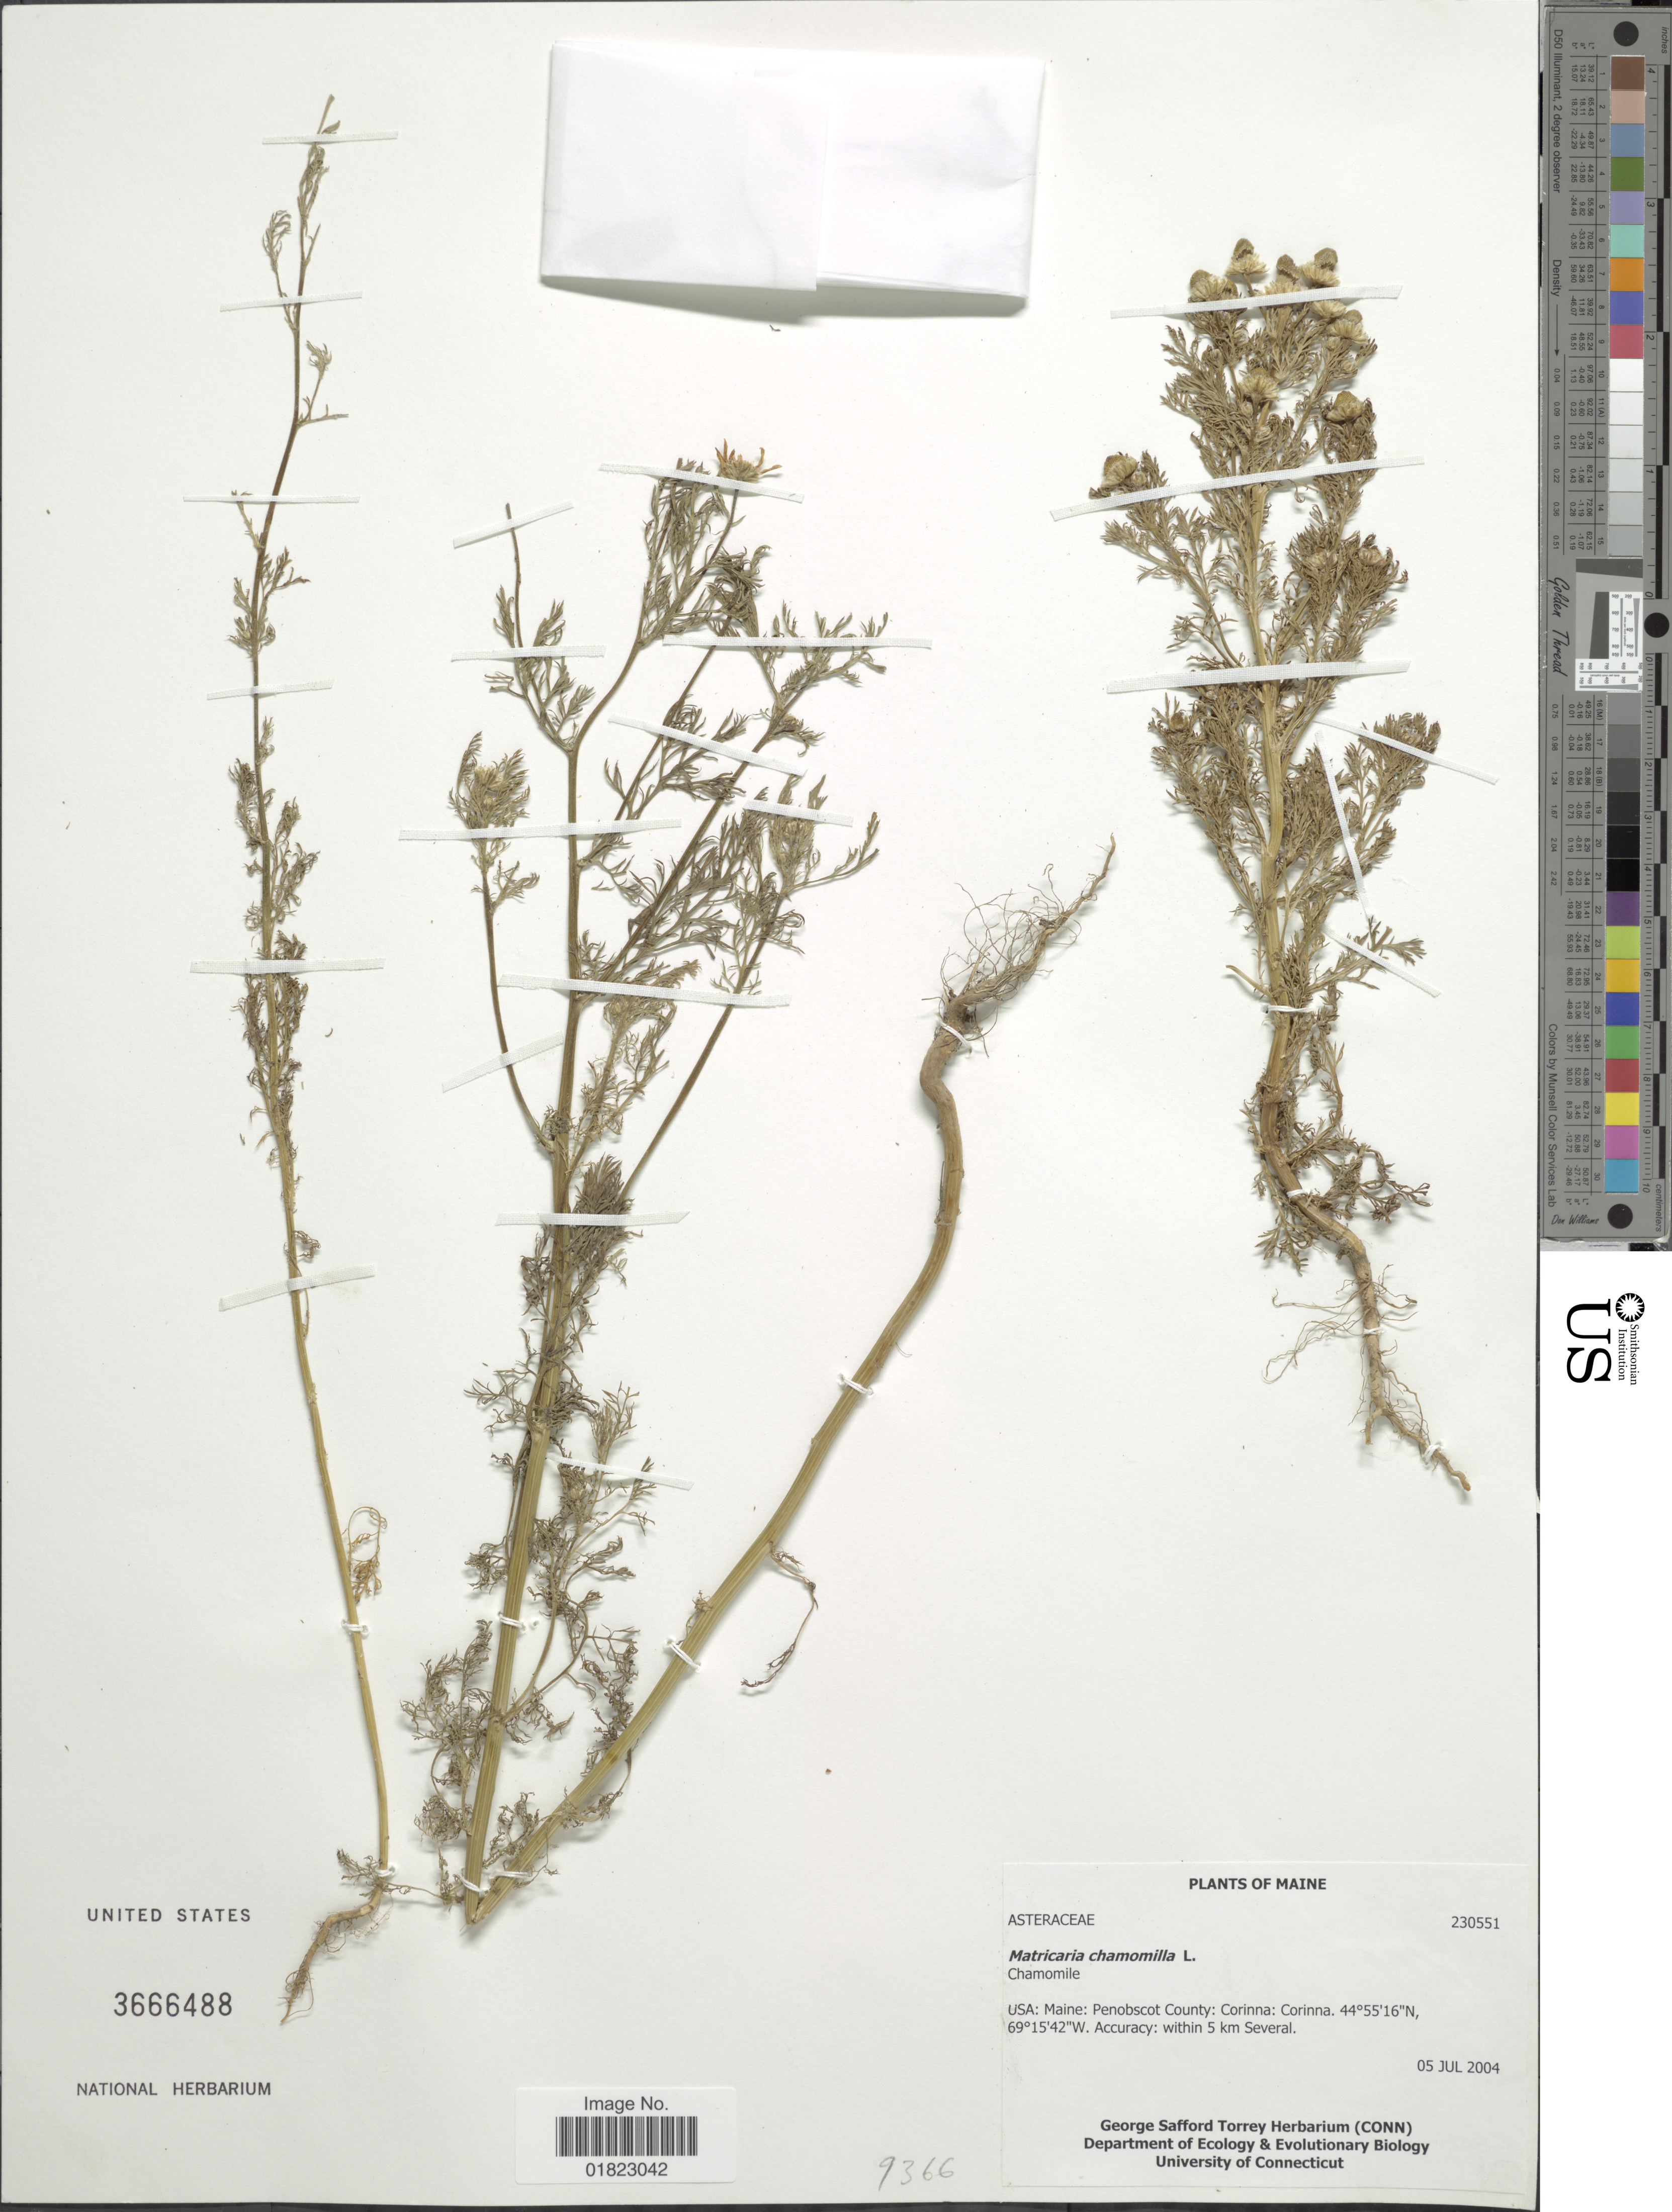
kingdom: Plantae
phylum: Tracheophyta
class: Magnoliopsida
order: Asterales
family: Asteraceae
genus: Matricaria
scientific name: Matricaria chamomilla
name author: L.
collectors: ex herb. George Safford Torrey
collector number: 230551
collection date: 2004-07-05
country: United States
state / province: Maine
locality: Maine. USA: Maine: Penobscot County: Corinna.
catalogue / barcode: US 3666488